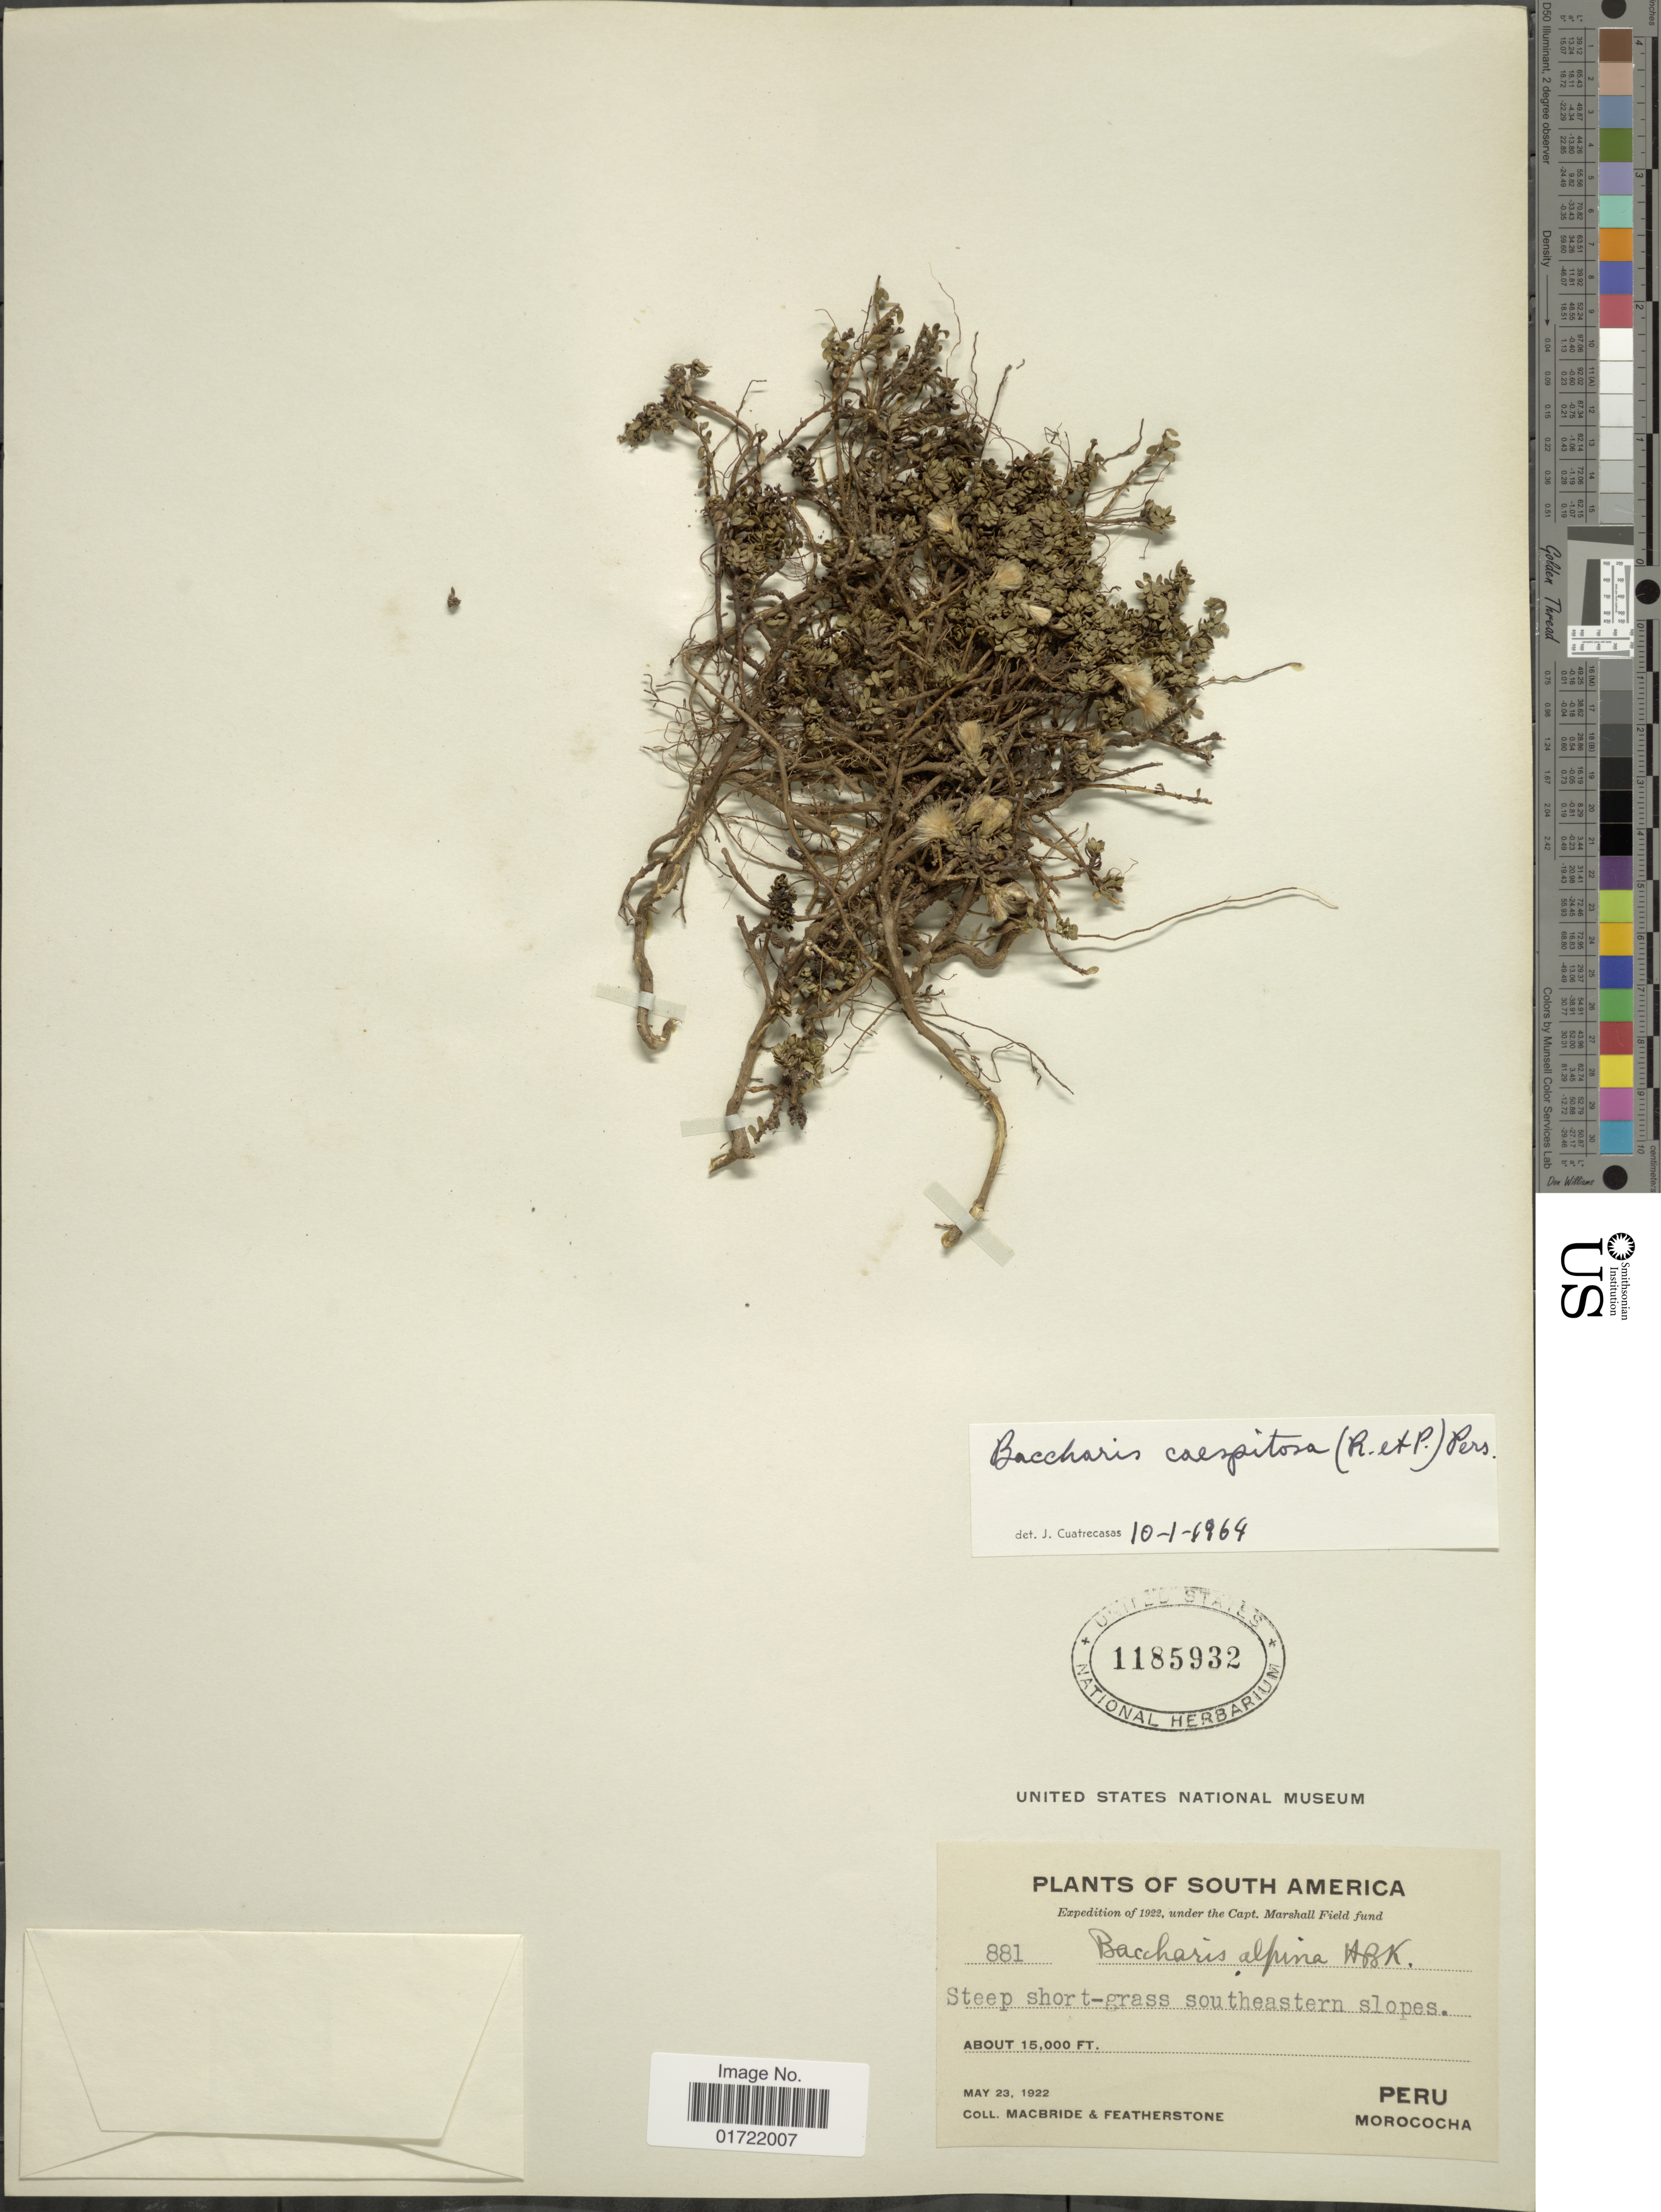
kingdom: Plantae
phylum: Tracheophyta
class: Magnoliopsida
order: Asterales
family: Asteraceae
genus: Baccharis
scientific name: Baccharis caespitosa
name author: (Ruiz & Pav.) Pers.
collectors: Macbride, -- & -. Featherstone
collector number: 881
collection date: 1922-05-23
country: Peru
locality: Morococha. Sotheastern slopes.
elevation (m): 4572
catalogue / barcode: US 1185932